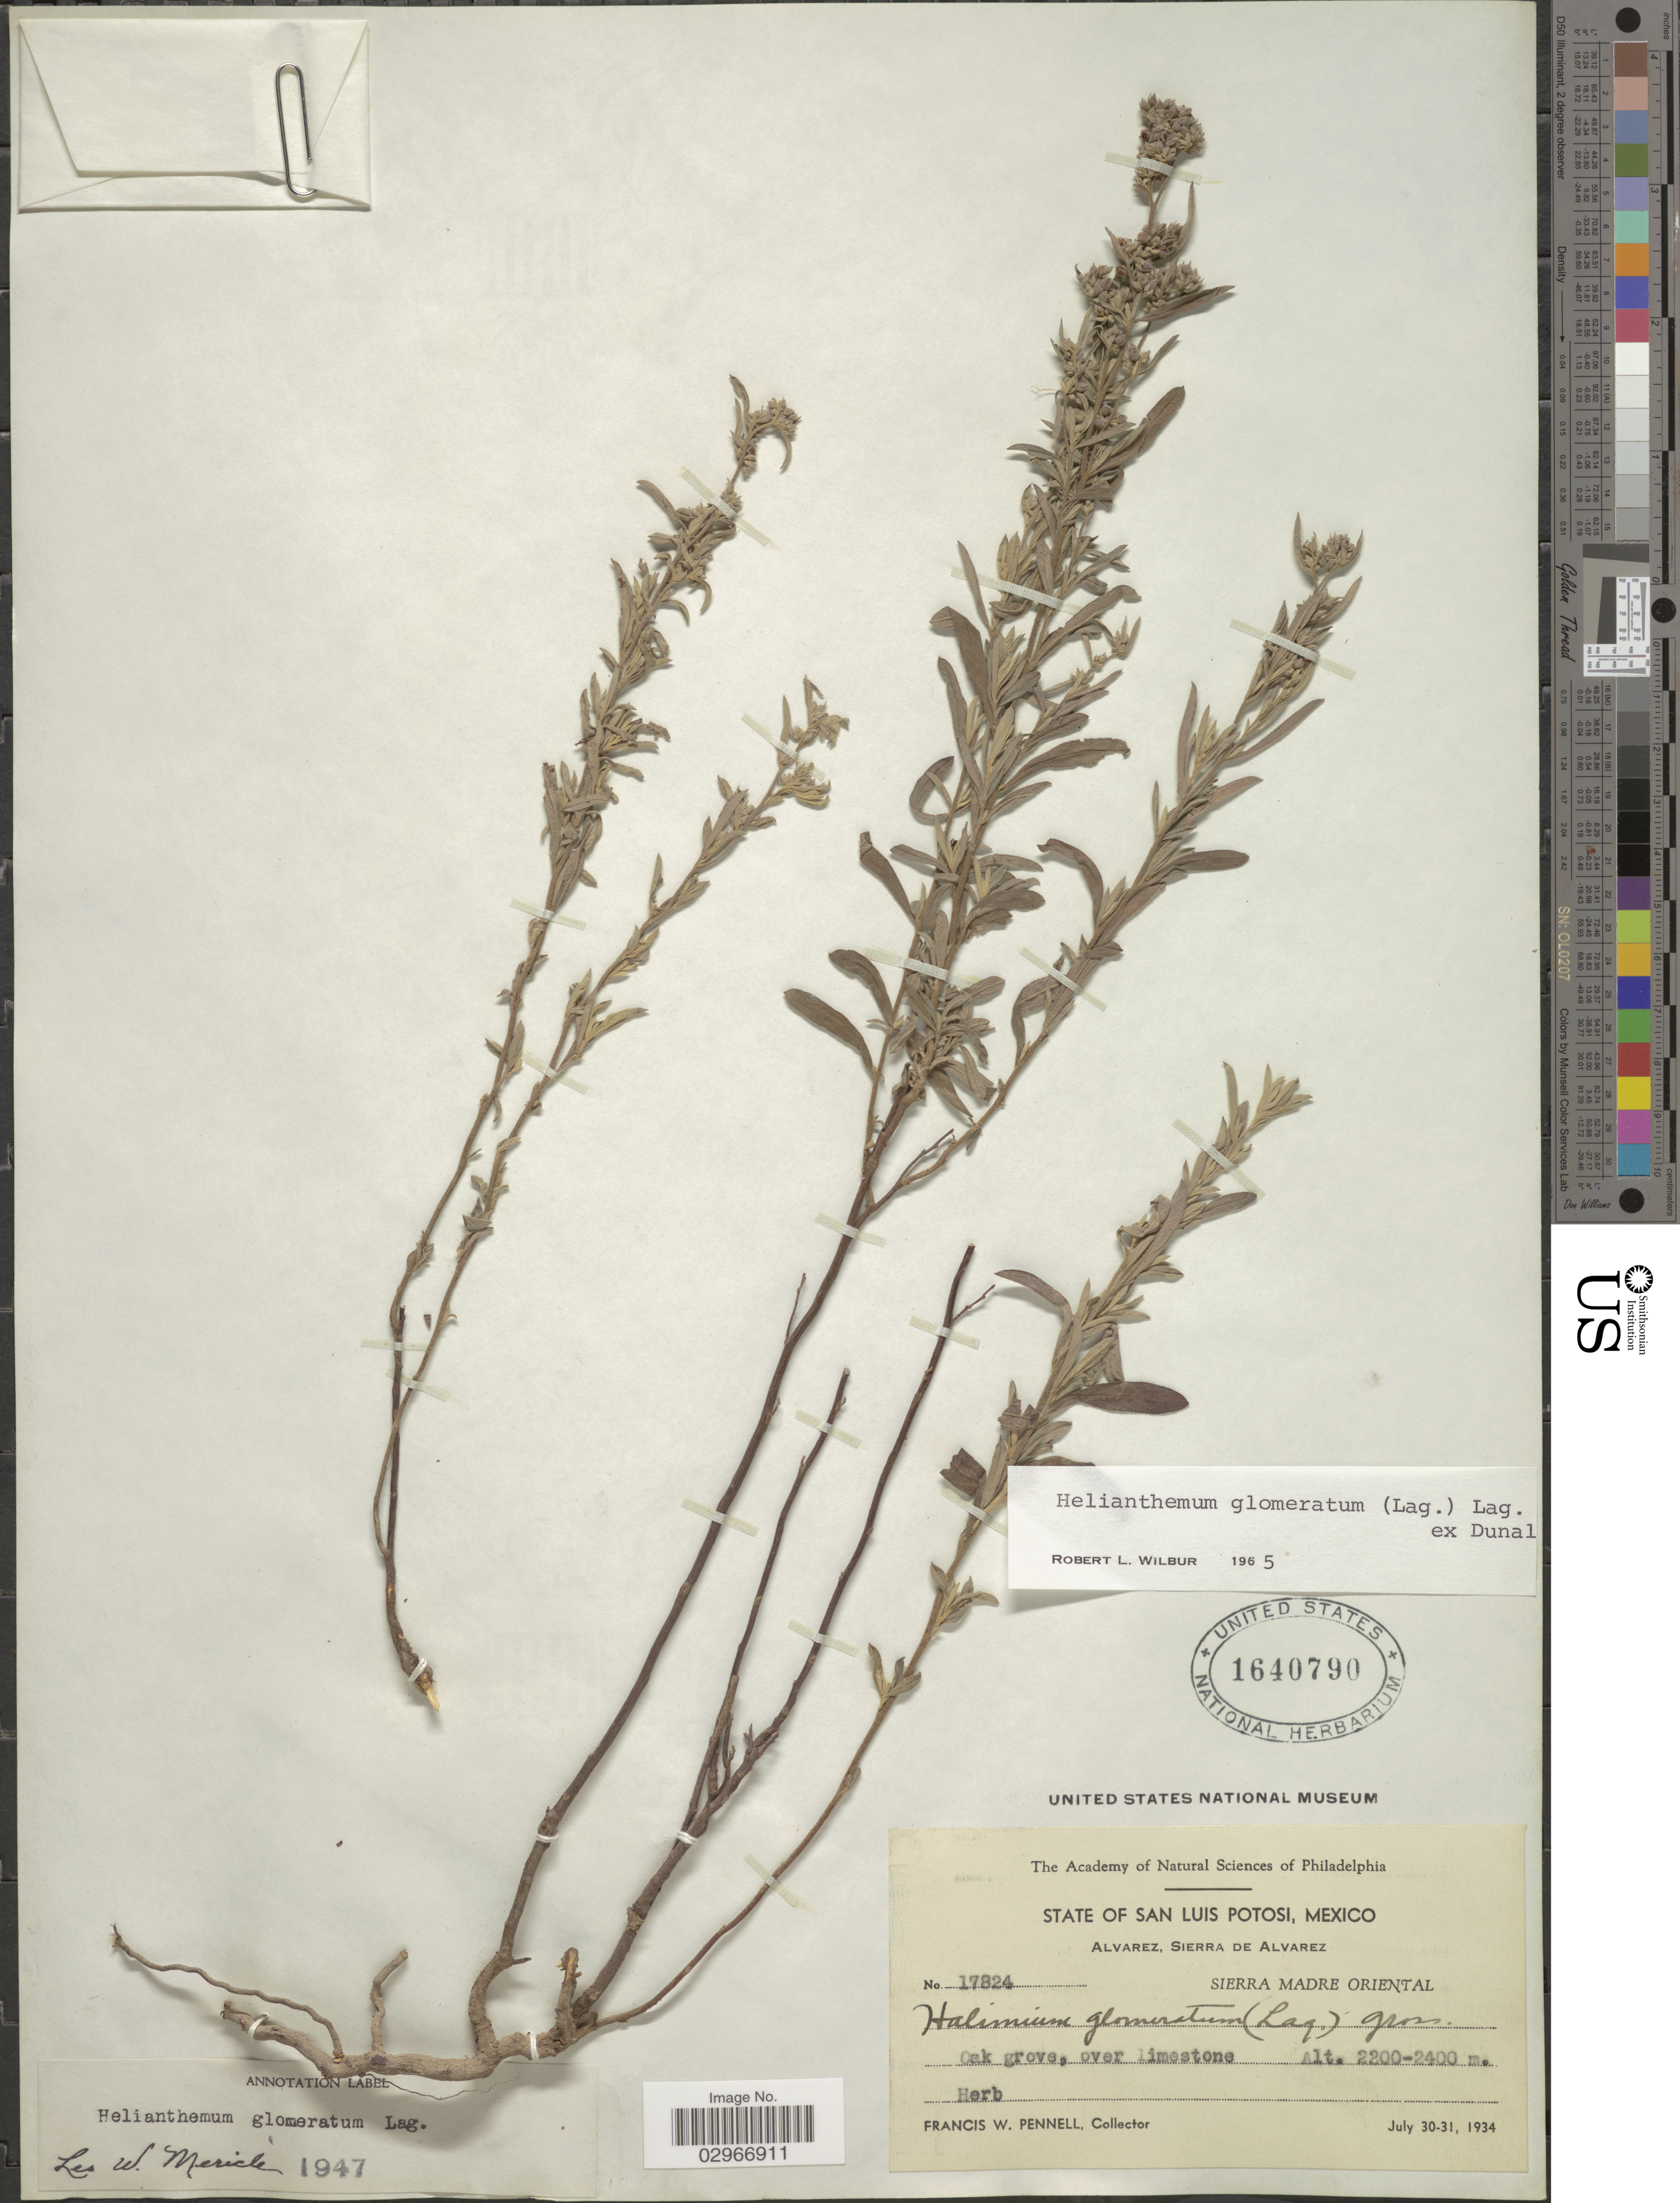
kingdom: Plantae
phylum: Tracheophyta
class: Magnoliopsida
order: Malvales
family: Cistaceae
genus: Helianthemum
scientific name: Helianthemum glomeratum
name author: (Lag.) Lag. ex Dunal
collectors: F. W. Pennell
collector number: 17824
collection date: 1934-07-30/1934-07-31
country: Mexico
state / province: San Luis Potosí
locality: Alvarez, Sierra de Alvarez. Sierra Madre Oriental.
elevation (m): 2200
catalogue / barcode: US 1640790